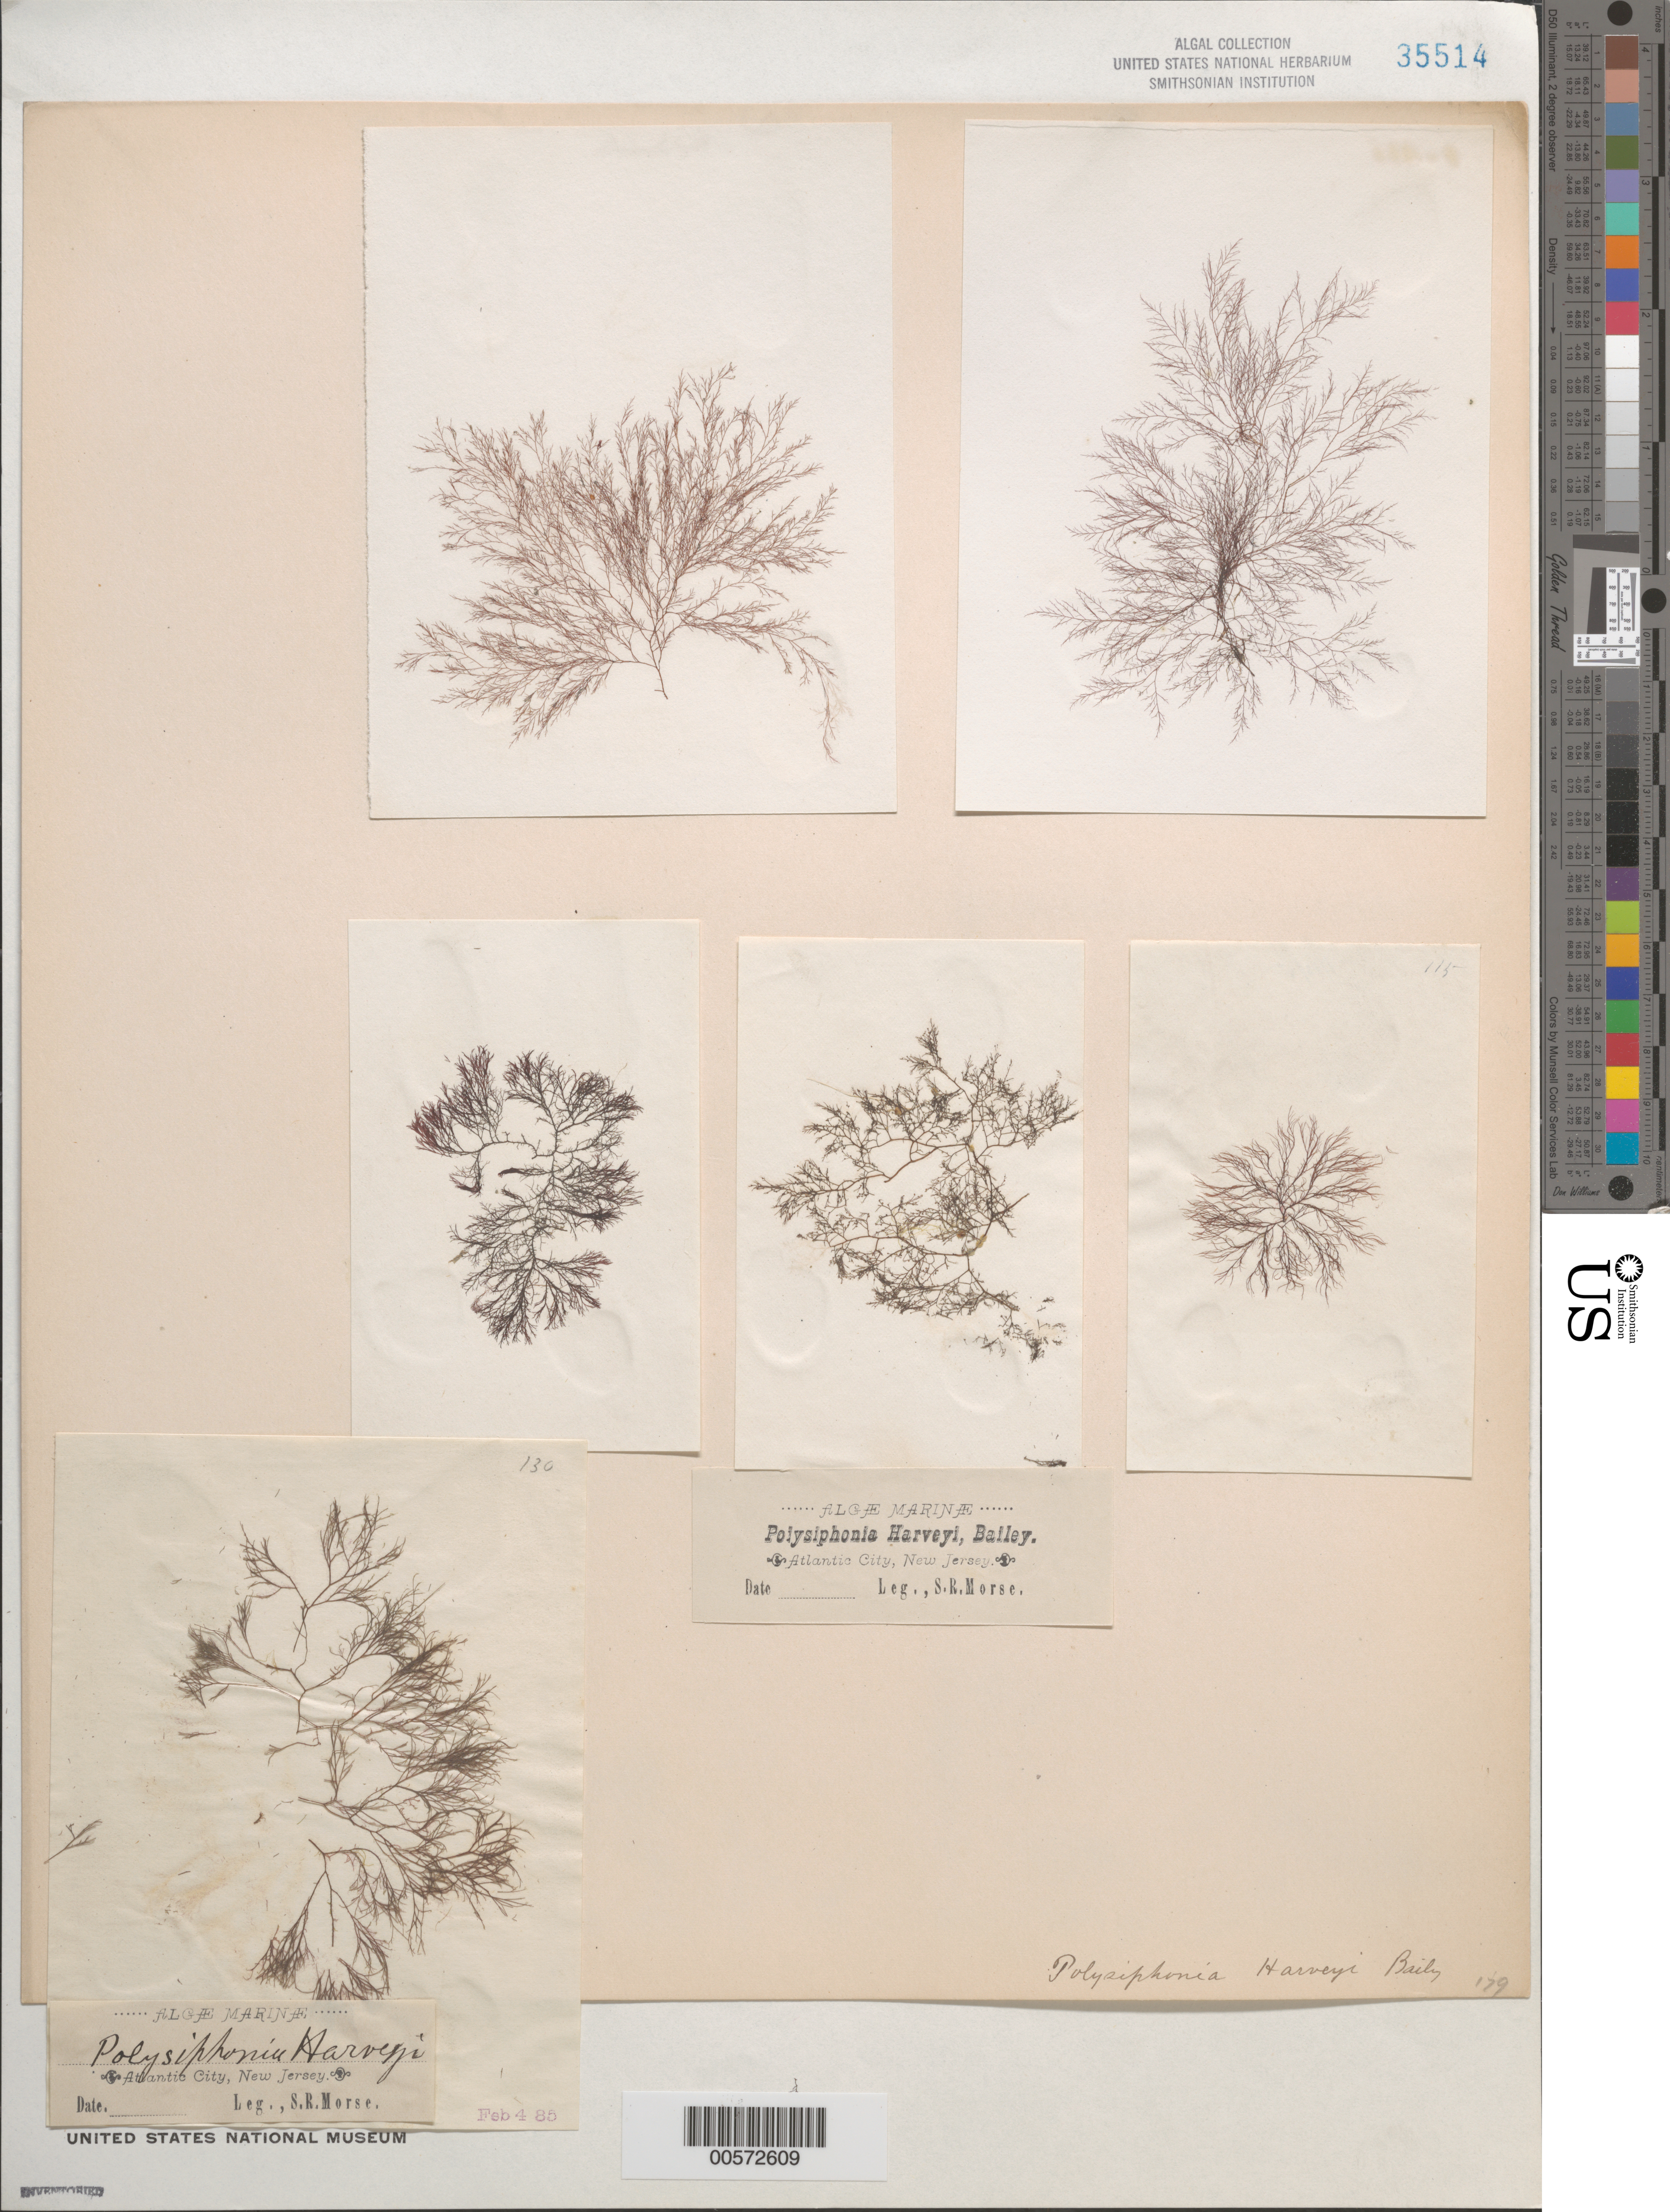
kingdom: Plantae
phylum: Rhodophyta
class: Florideophyceae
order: Ceramiales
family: Rhodomelaceae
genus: Melanothamnus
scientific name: Melanothamnus harveyi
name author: (Bailey) Diaz-Tapia & C.A. Maggs in Diaz-Tapia et al.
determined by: Algae name updating Project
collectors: S. Morse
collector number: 130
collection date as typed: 04 Feb 1885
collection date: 1885-02-04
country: United States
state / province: New Jersey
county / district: Atlantic County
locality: Atlantic City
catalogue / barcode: US 35514